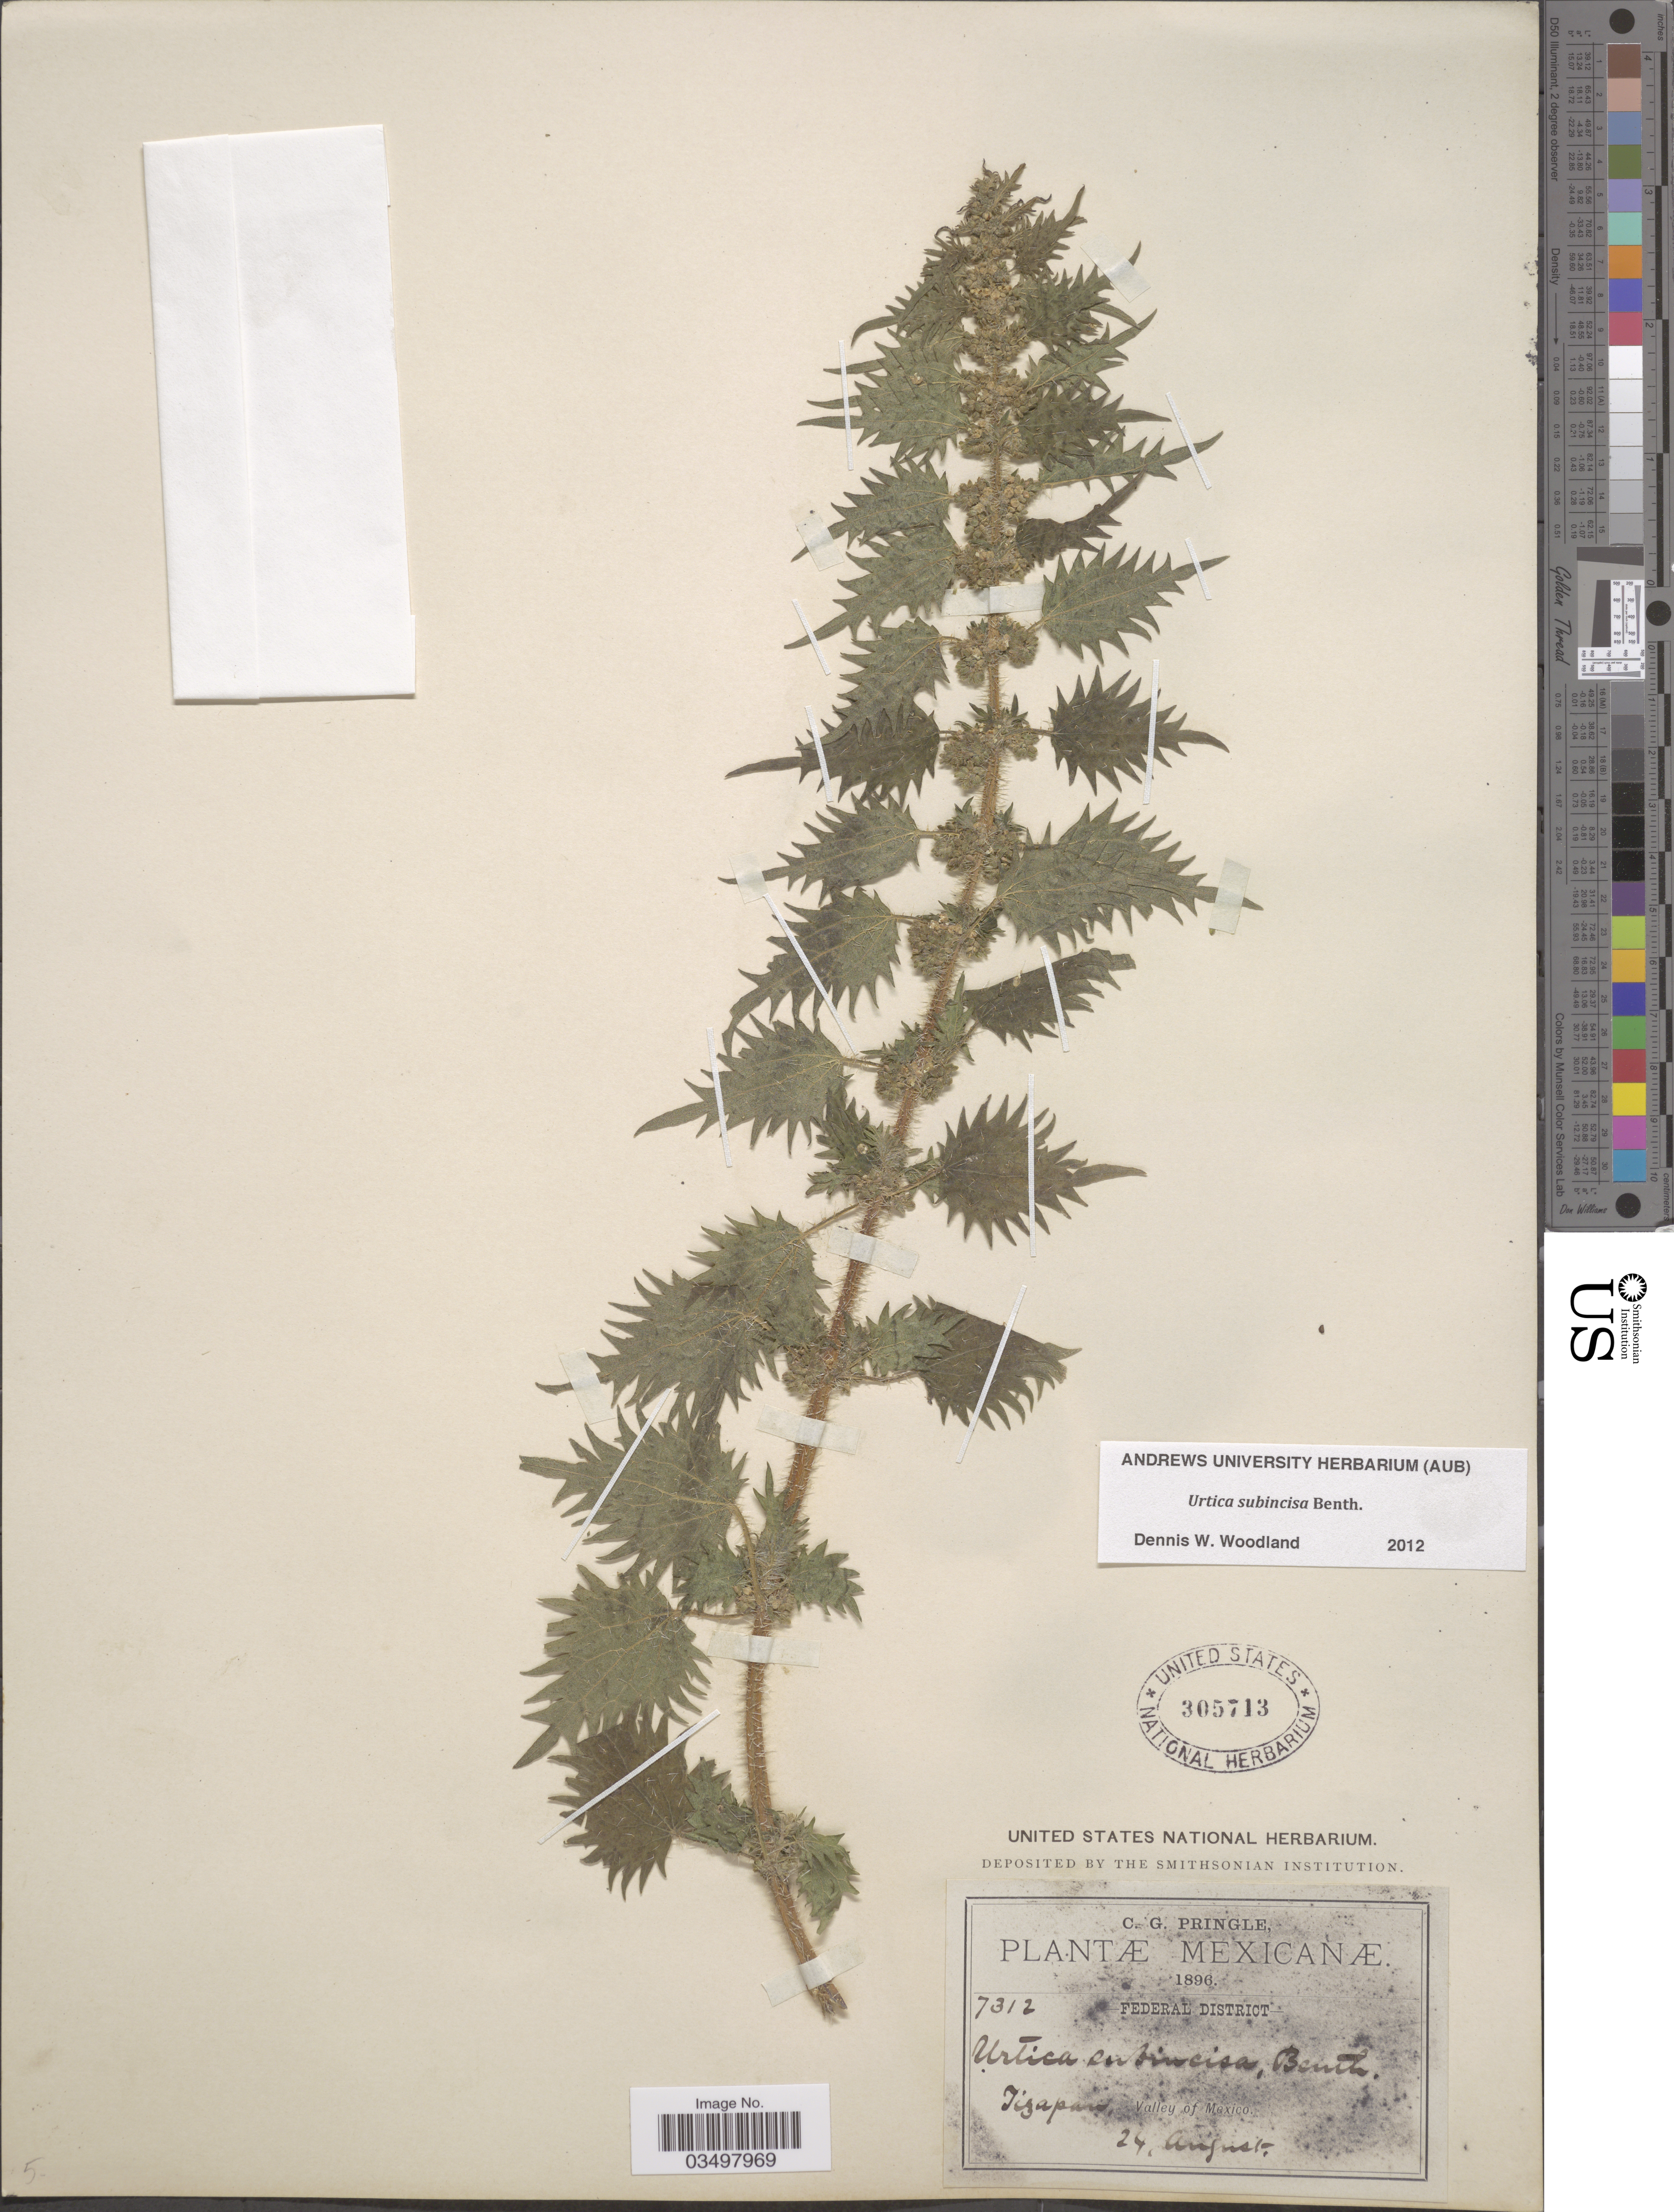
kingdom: Plantae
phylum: Tracheophyta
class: Magnoliopsida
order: Rosales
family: Urticaceae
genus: Urtica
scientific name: Urtica subincisa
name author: Benth.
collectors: C. G. Pringle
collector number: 7312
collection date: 1896-08-24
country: Mexico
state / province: Distrito Federal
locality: Federal District. Tizapan. Valley of Mexico.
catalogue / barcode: US 305713